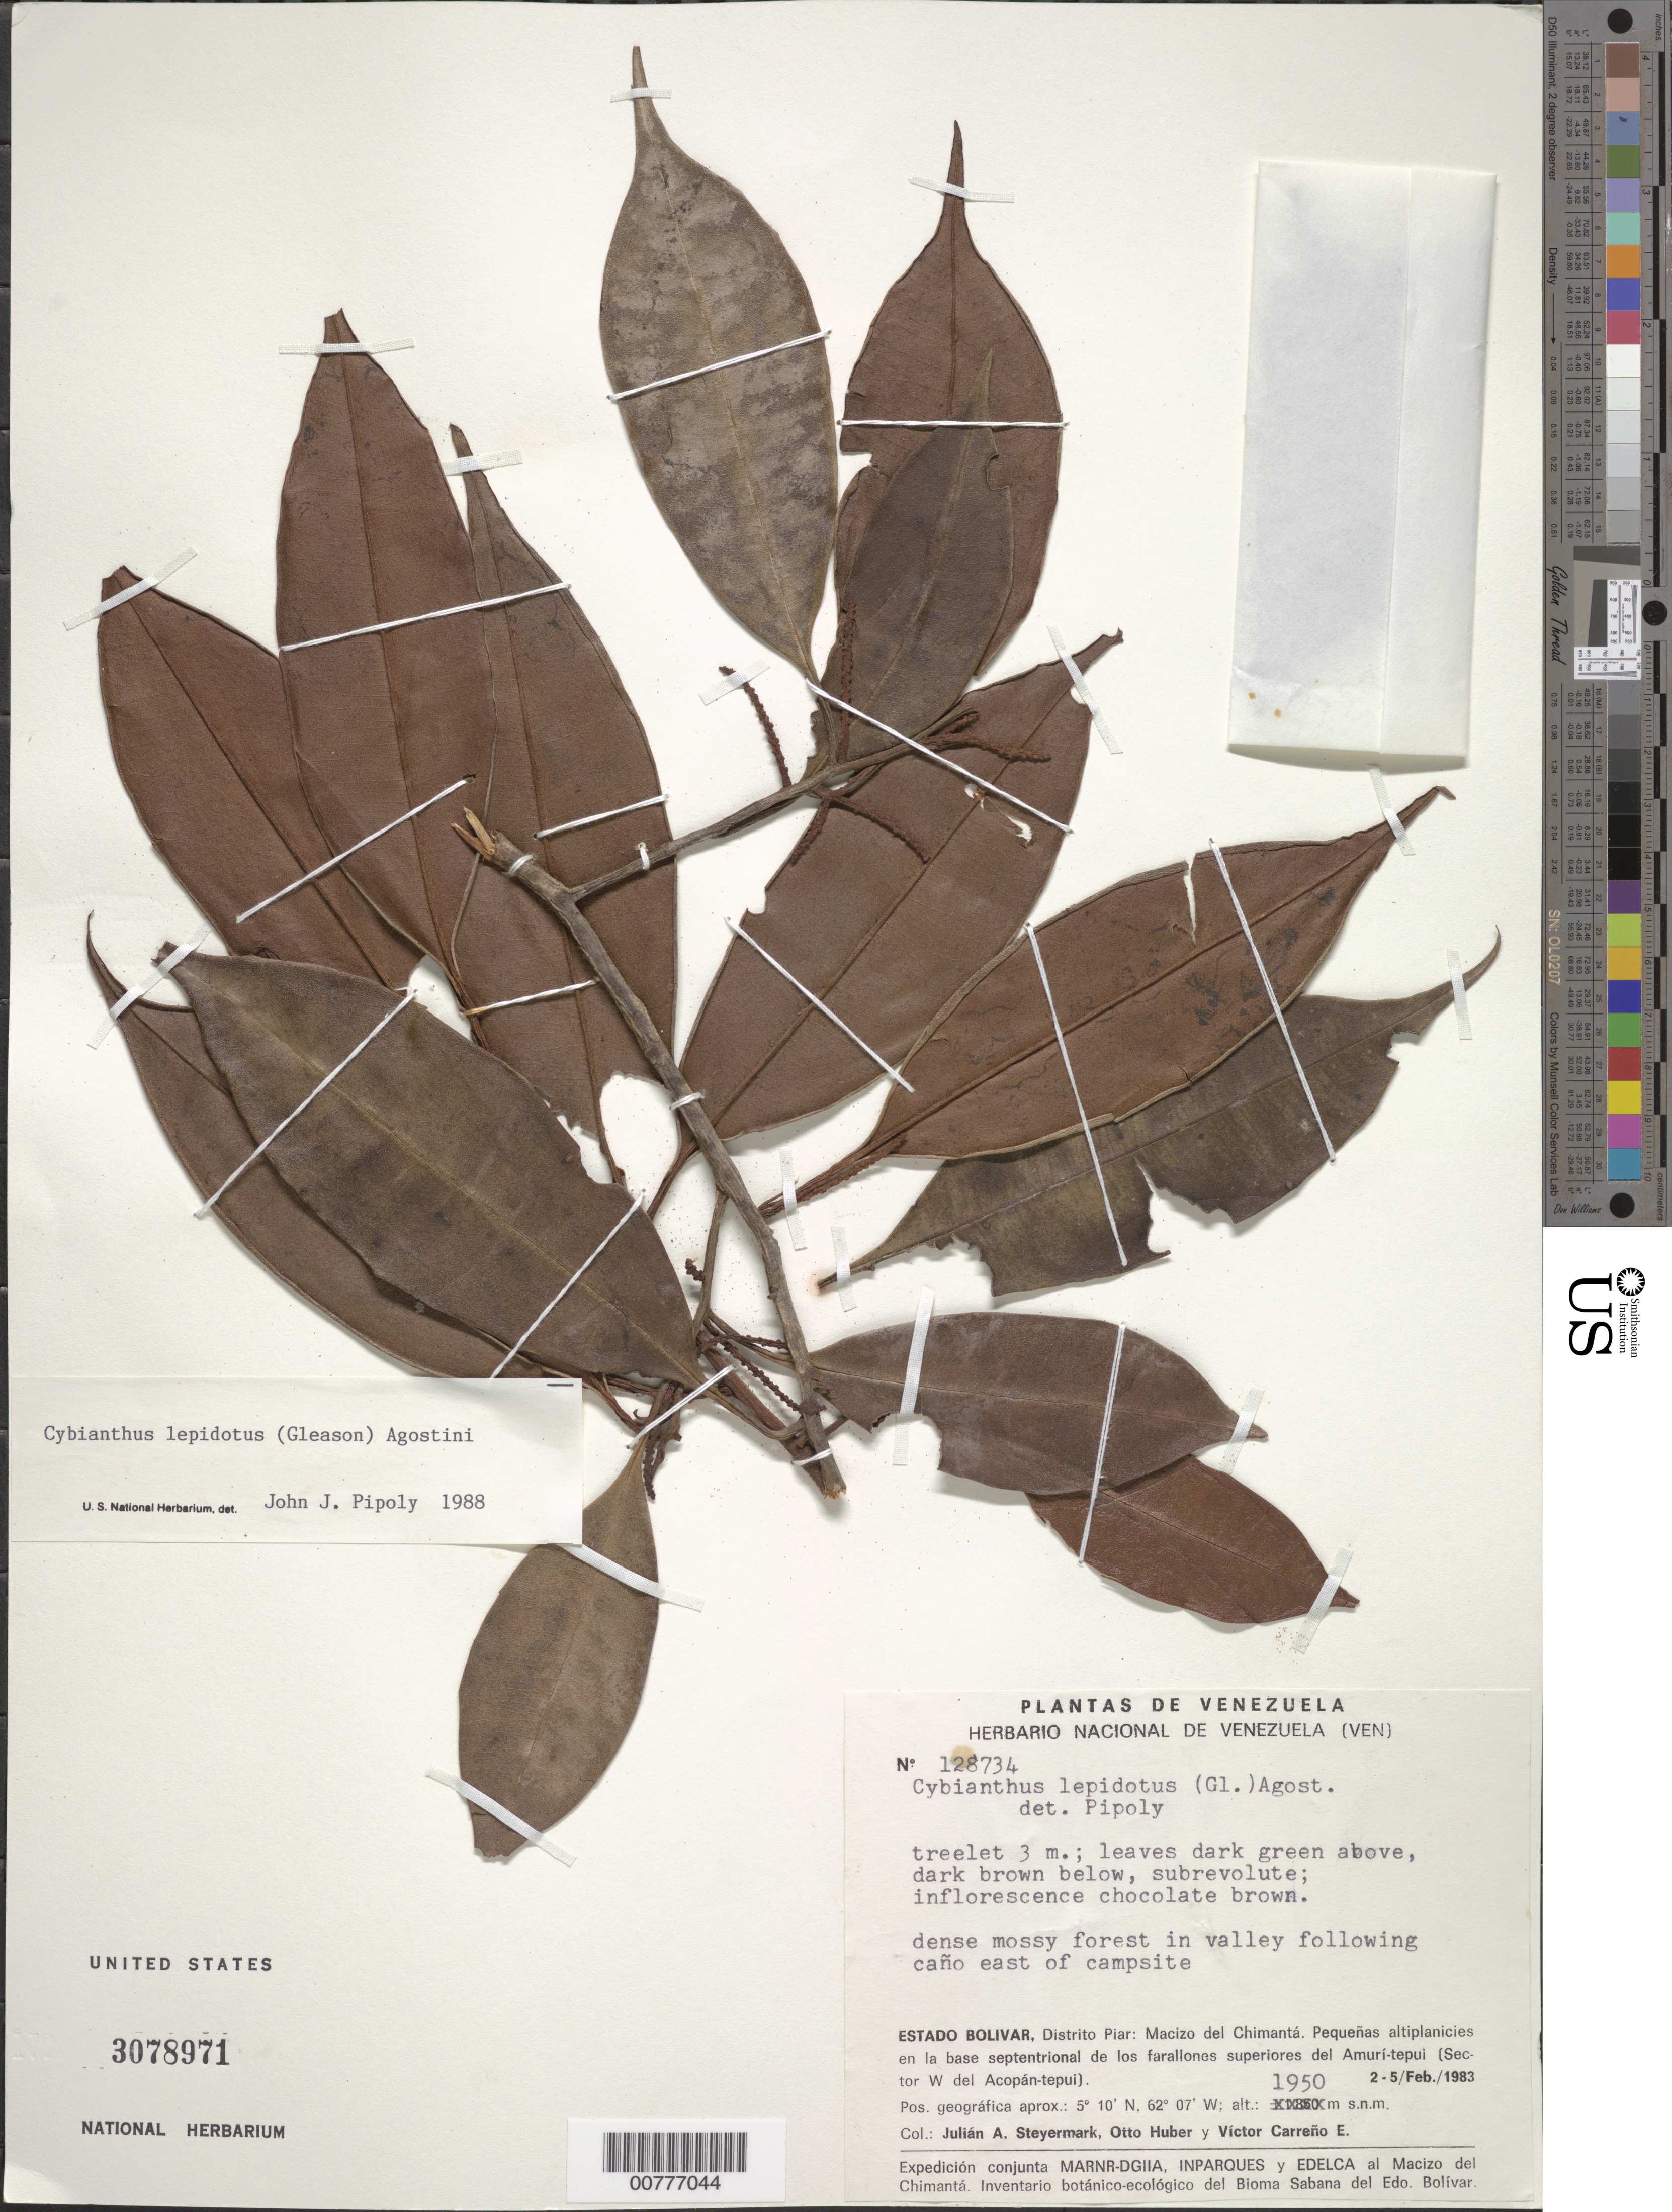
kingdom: Plantae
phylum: Tracheophyta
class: Magnoliopsida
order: Ericales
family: Primulaceae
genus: Cybianthus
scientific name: Cybianthus lepidotus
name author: (Gleason) G. Agostini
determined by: Pipoly, J. J., III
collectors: J. Steyermark, O. Huber & V. Carreño E.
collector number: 128734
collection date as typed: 2-Feb-83 to 5-Feb-83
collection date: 1983-02-02/1983-02-05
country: Venezuela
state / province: Bolívar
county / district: Piar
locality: Macizo del Chimantá, Amuí-tepuí, (Sector W del Acopán-tepuí)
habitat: Dense mossy forest in valley following cano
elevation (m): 1950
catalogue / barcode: US 3078971